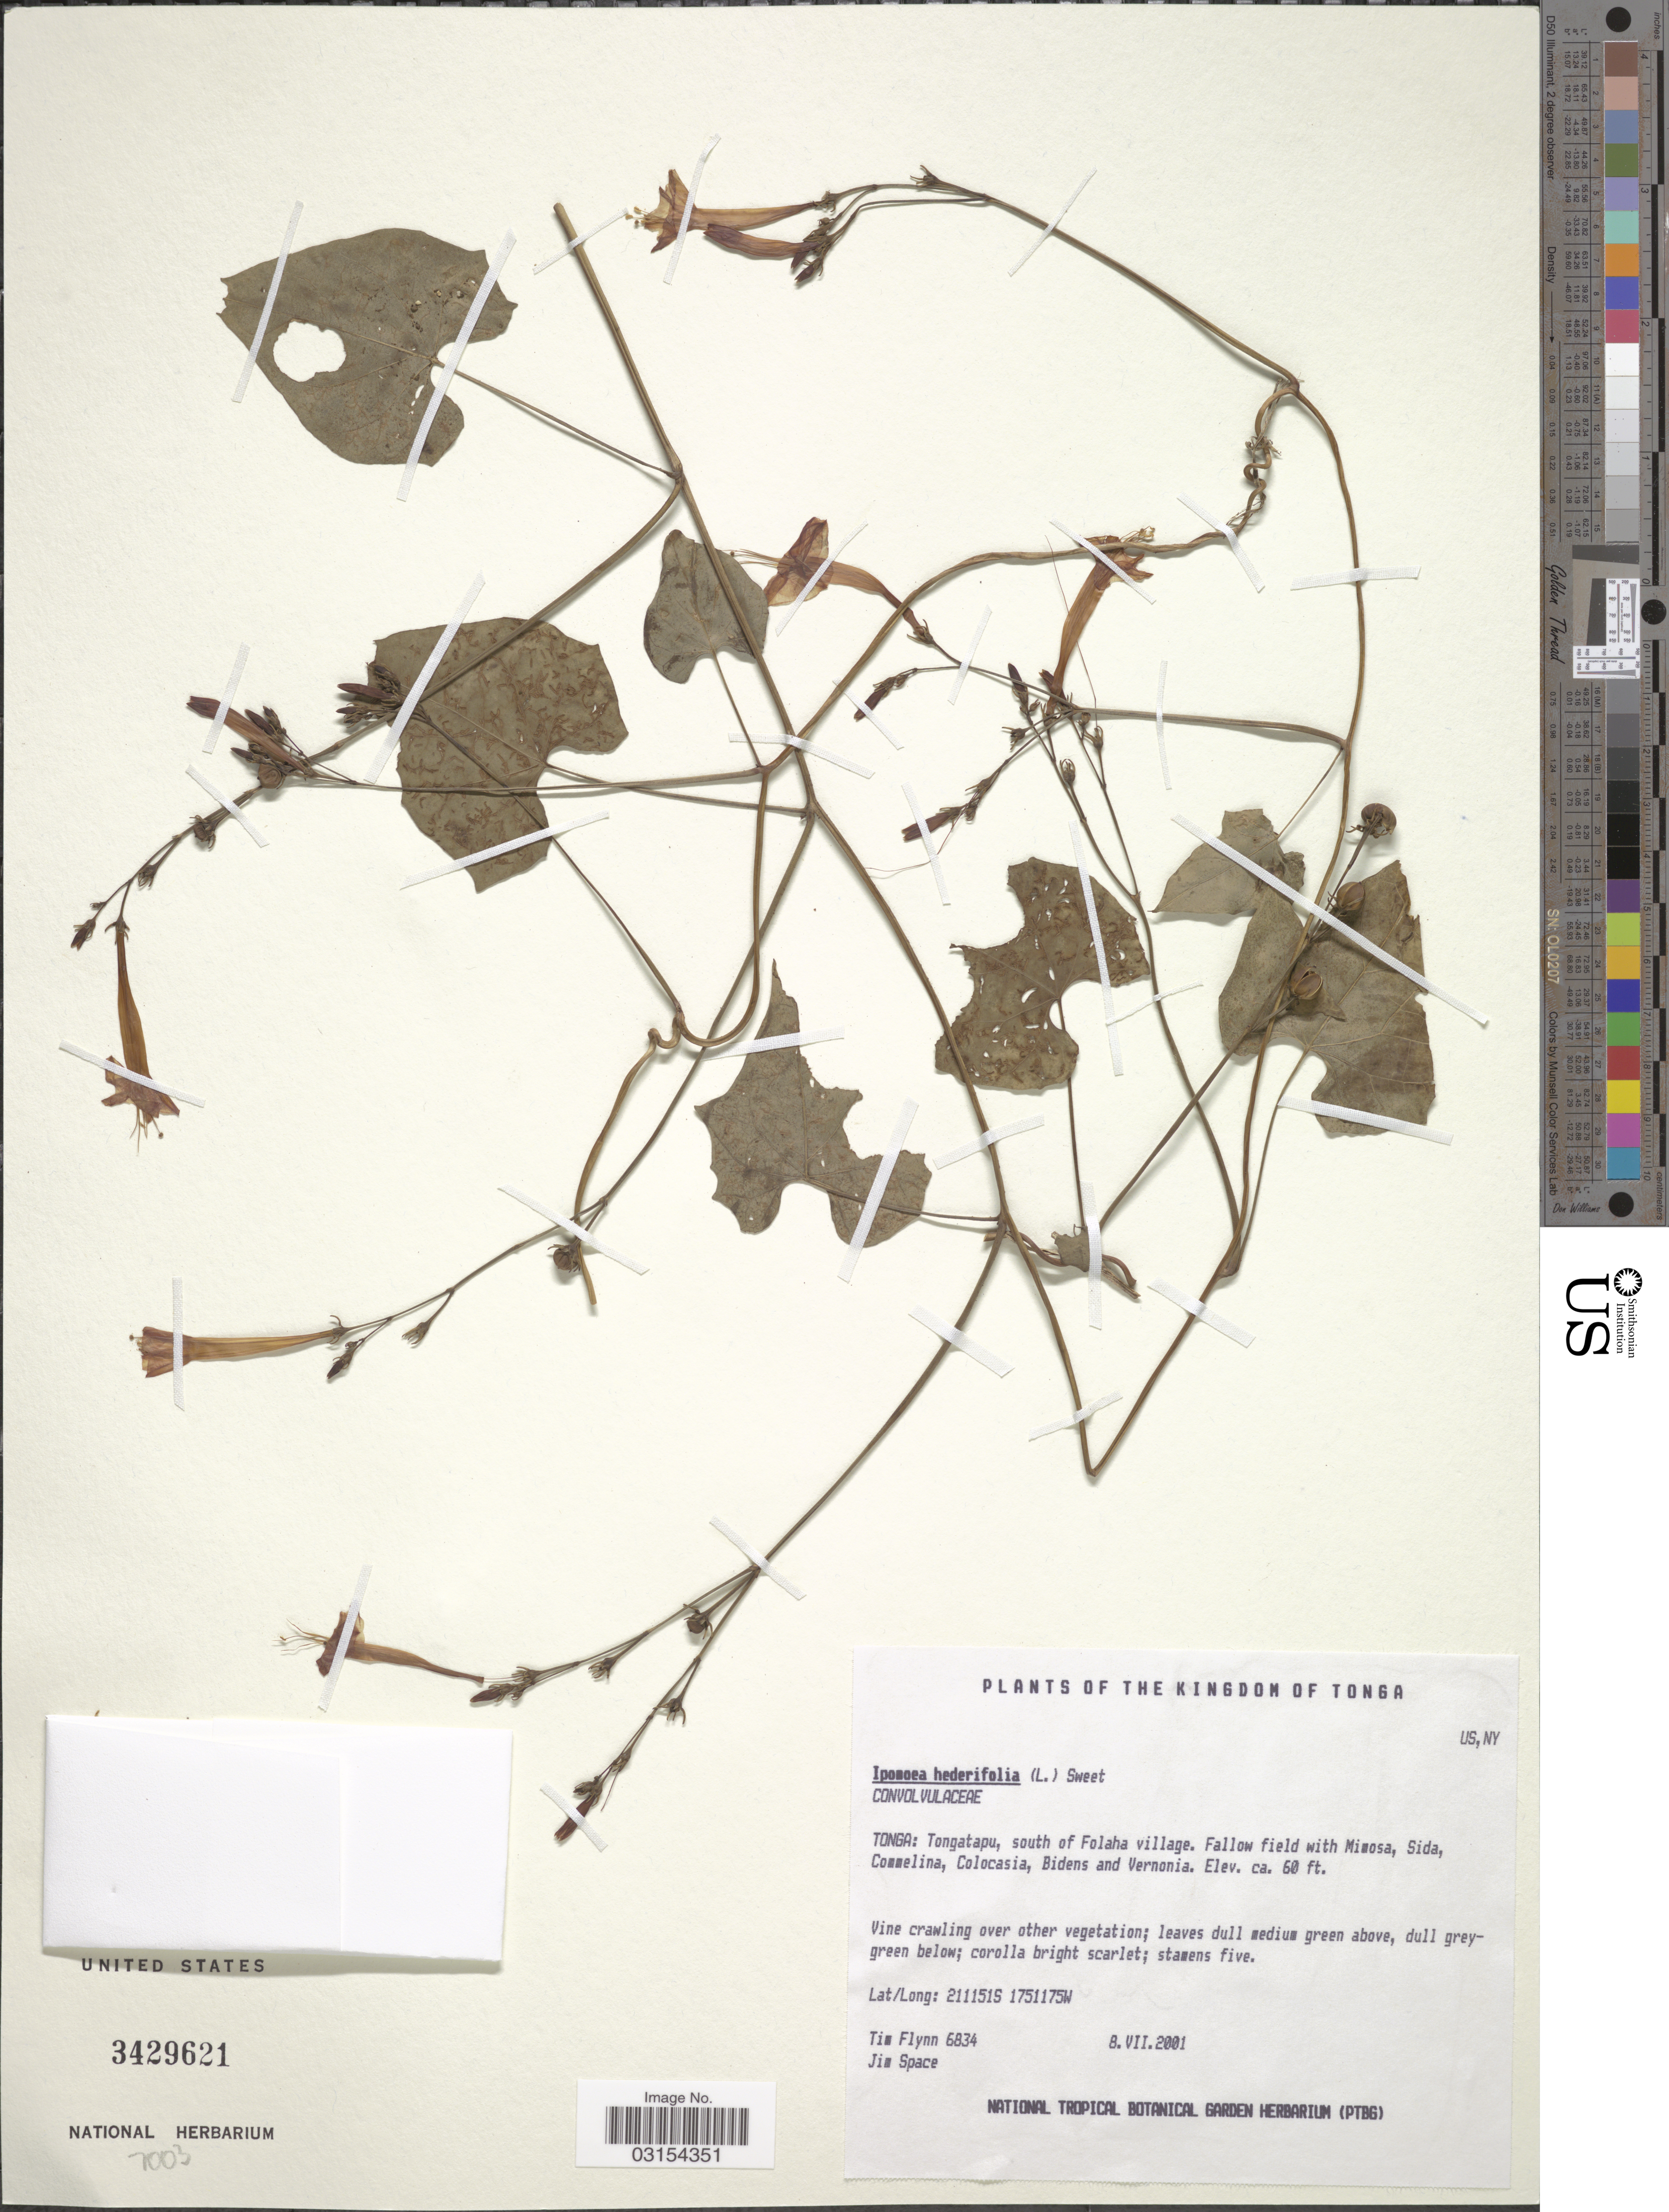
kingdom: Plantae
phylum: Tracheophyta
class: Magnoliopsida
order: Solanales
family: Convolvulaceae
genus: Ipomoea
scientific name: Ipomoea hederifolia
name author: L.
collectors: T. Flynn & J. Space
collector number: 6834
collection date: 2001-07-08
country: Tonga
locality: Tongatapu, south of Folaha village.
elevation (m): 18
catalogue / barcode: US 3429621